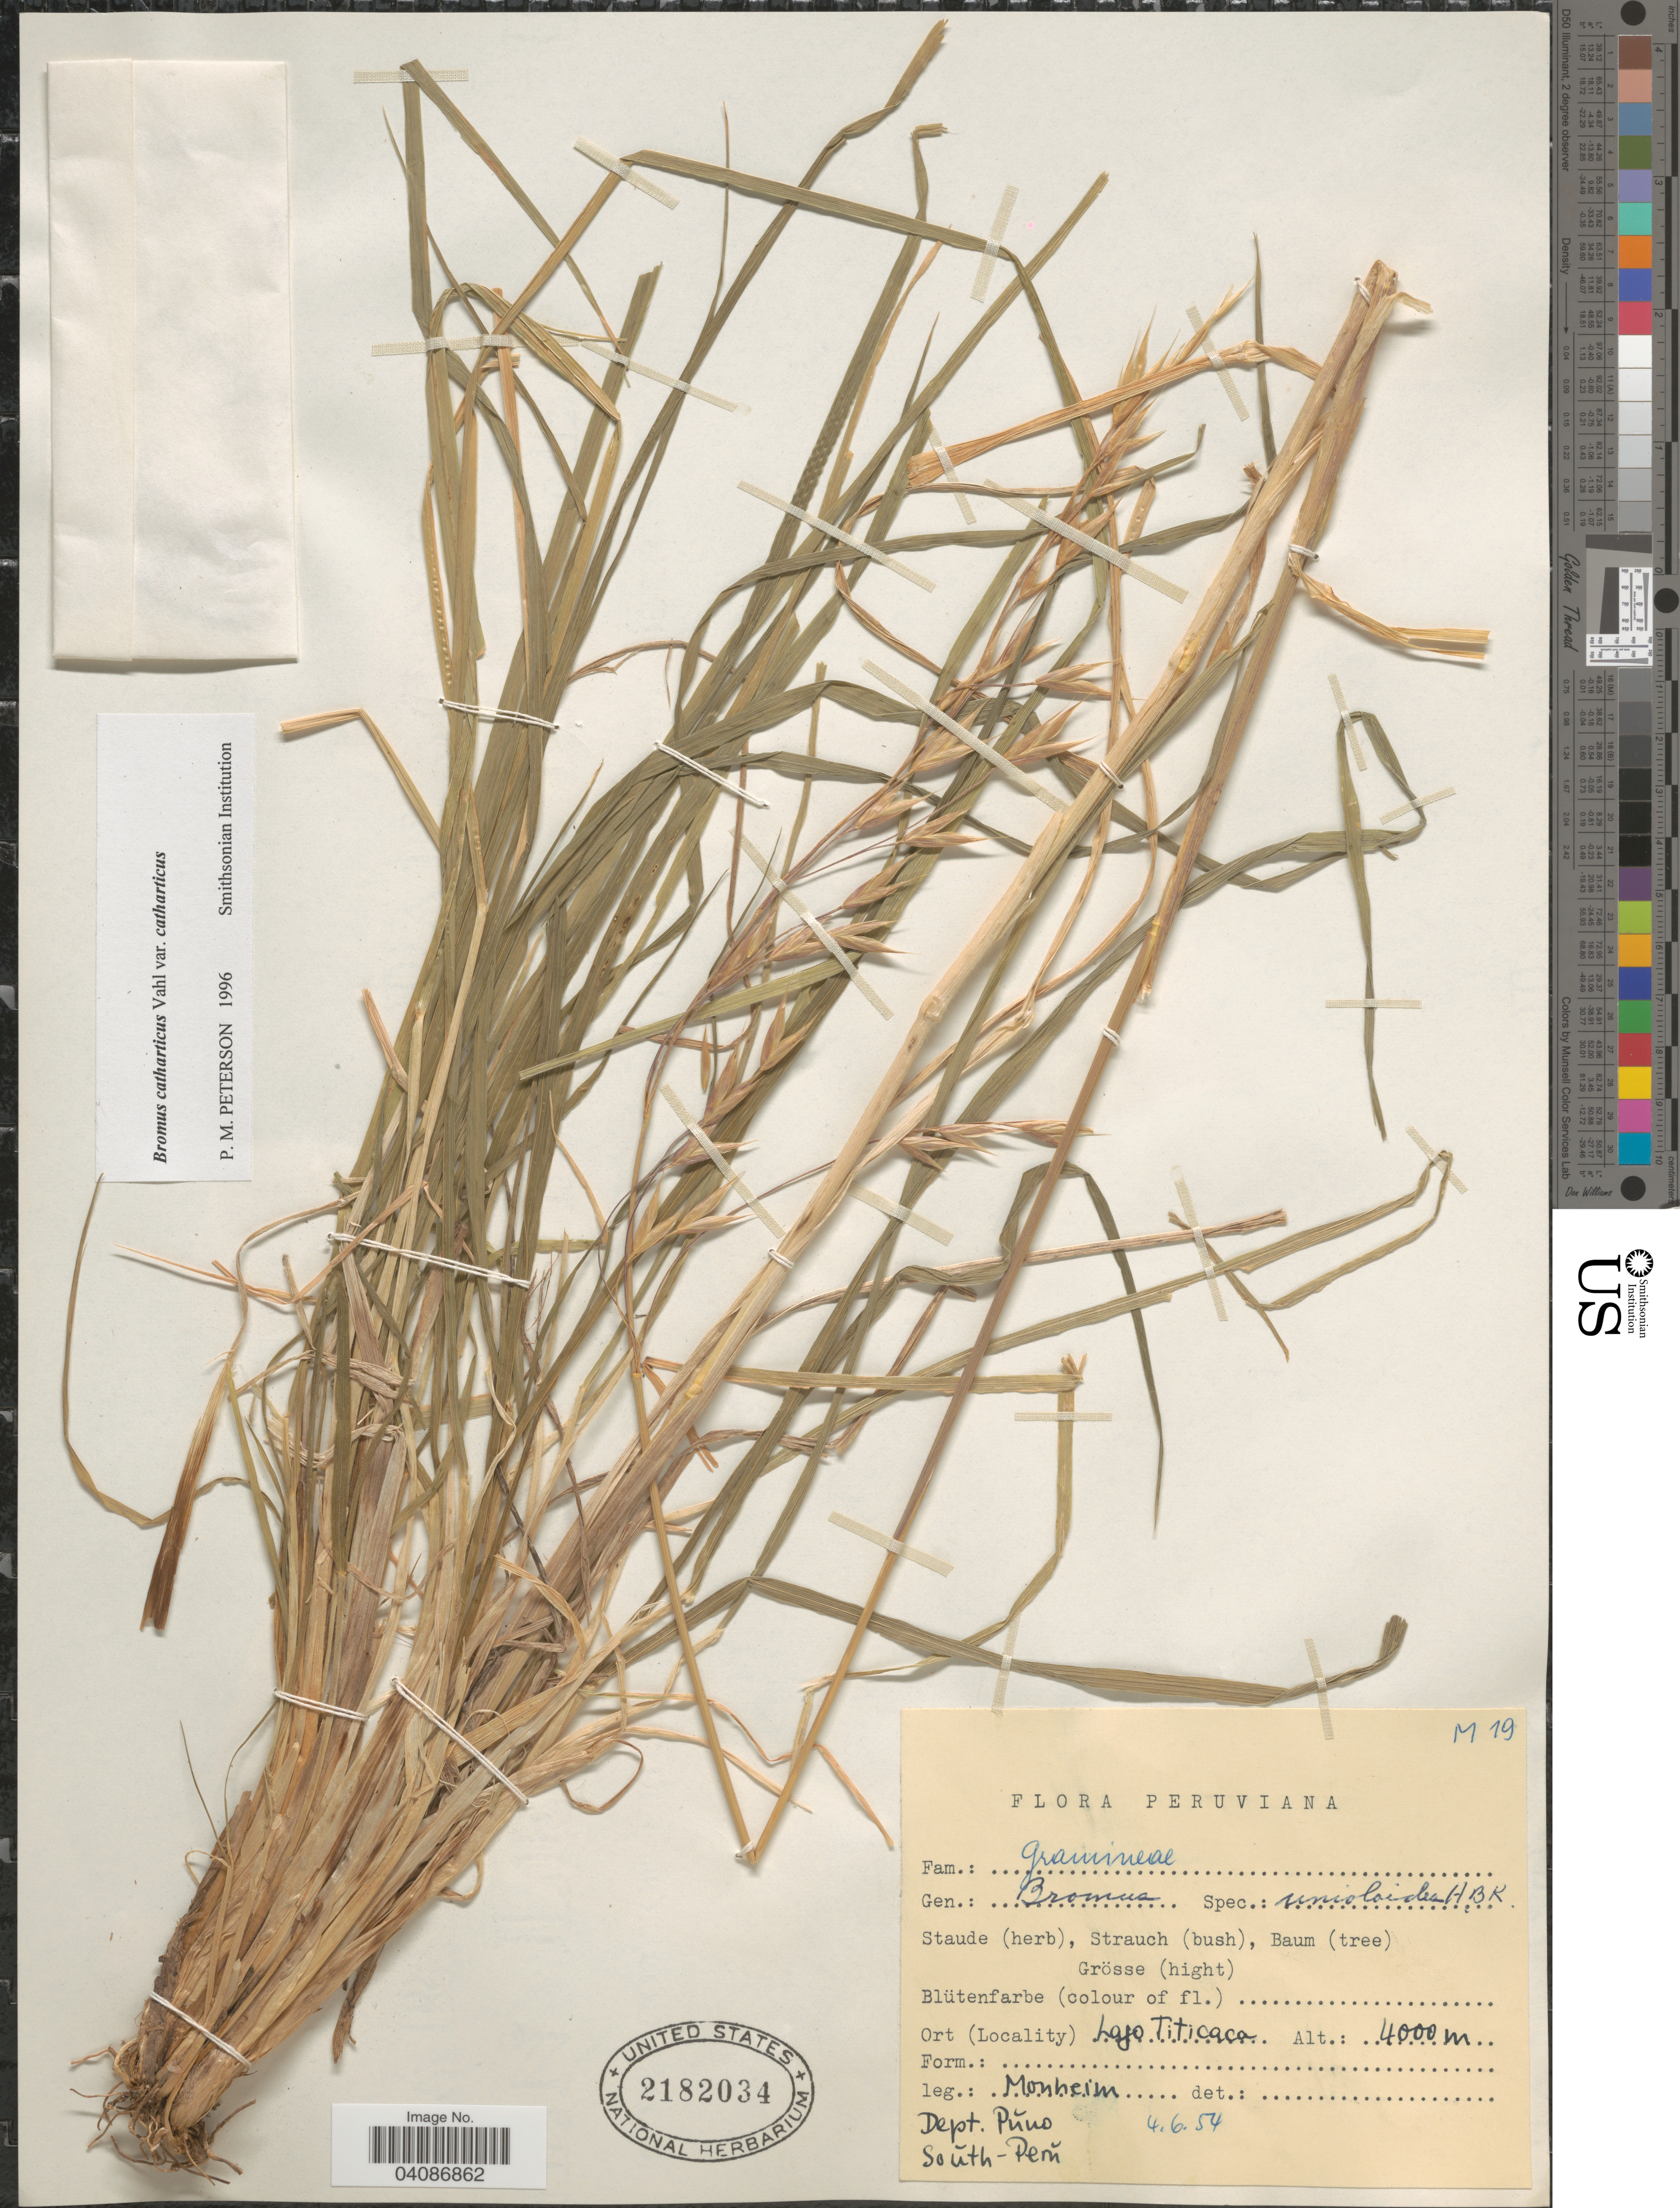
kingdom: Plantae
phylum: Tracheophyta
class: Liliopsida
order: Poales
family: Poaceae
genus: Bromus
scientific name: Bromus catharticus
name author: Vahl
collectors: V. Monheim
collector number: M19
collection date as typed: Transcribed d/m/y: 4/6/54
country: Peru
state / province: Puno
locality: Lajo Titicaca. Dept. Puño. Soŭth-Perŭ.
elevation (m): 4000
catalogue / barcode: US 2182034